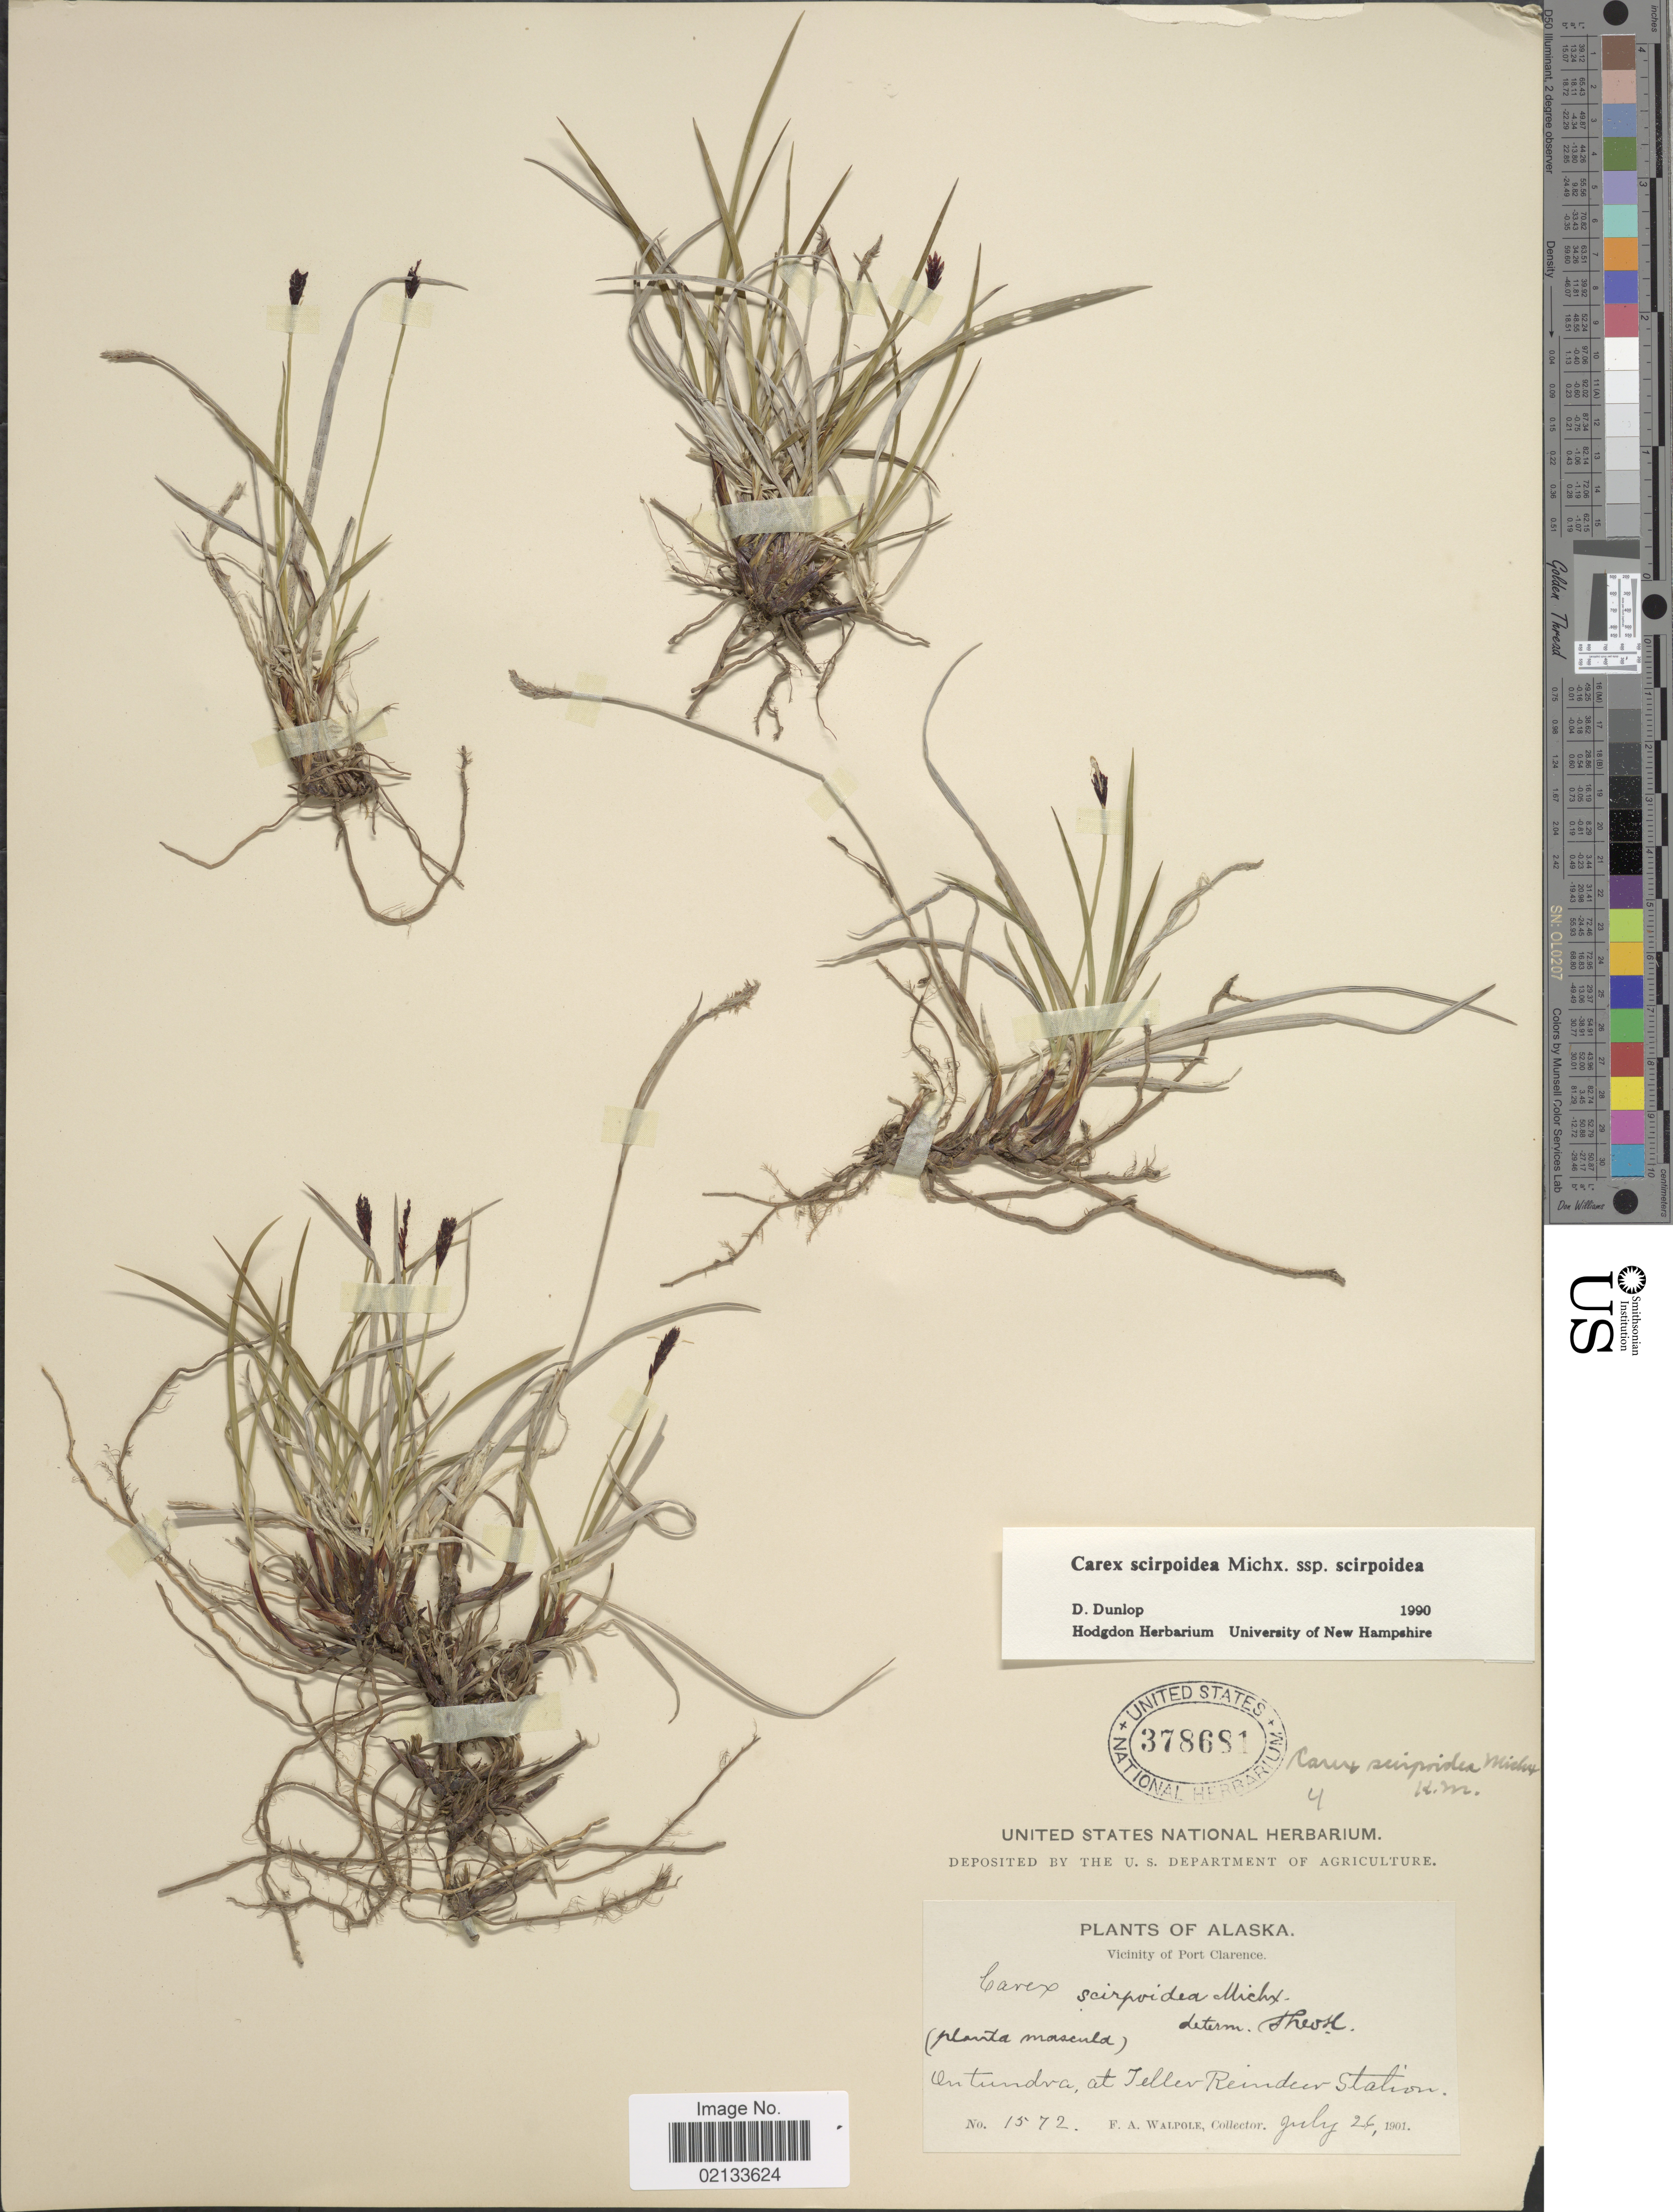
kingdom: Plantae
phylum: Tracheophyta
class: Liliopsida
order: Poales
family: Cyperaceae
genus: Carex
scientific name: Carex scirpoidea subsp. scirpoidea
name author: Michx.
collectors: F. Walpole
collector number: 1572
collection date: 1901-07-26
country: United States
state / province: Alaska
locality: Vicinity of Port Clarence, On tundra, at Teller Reindeer Station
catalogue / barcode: US 378681